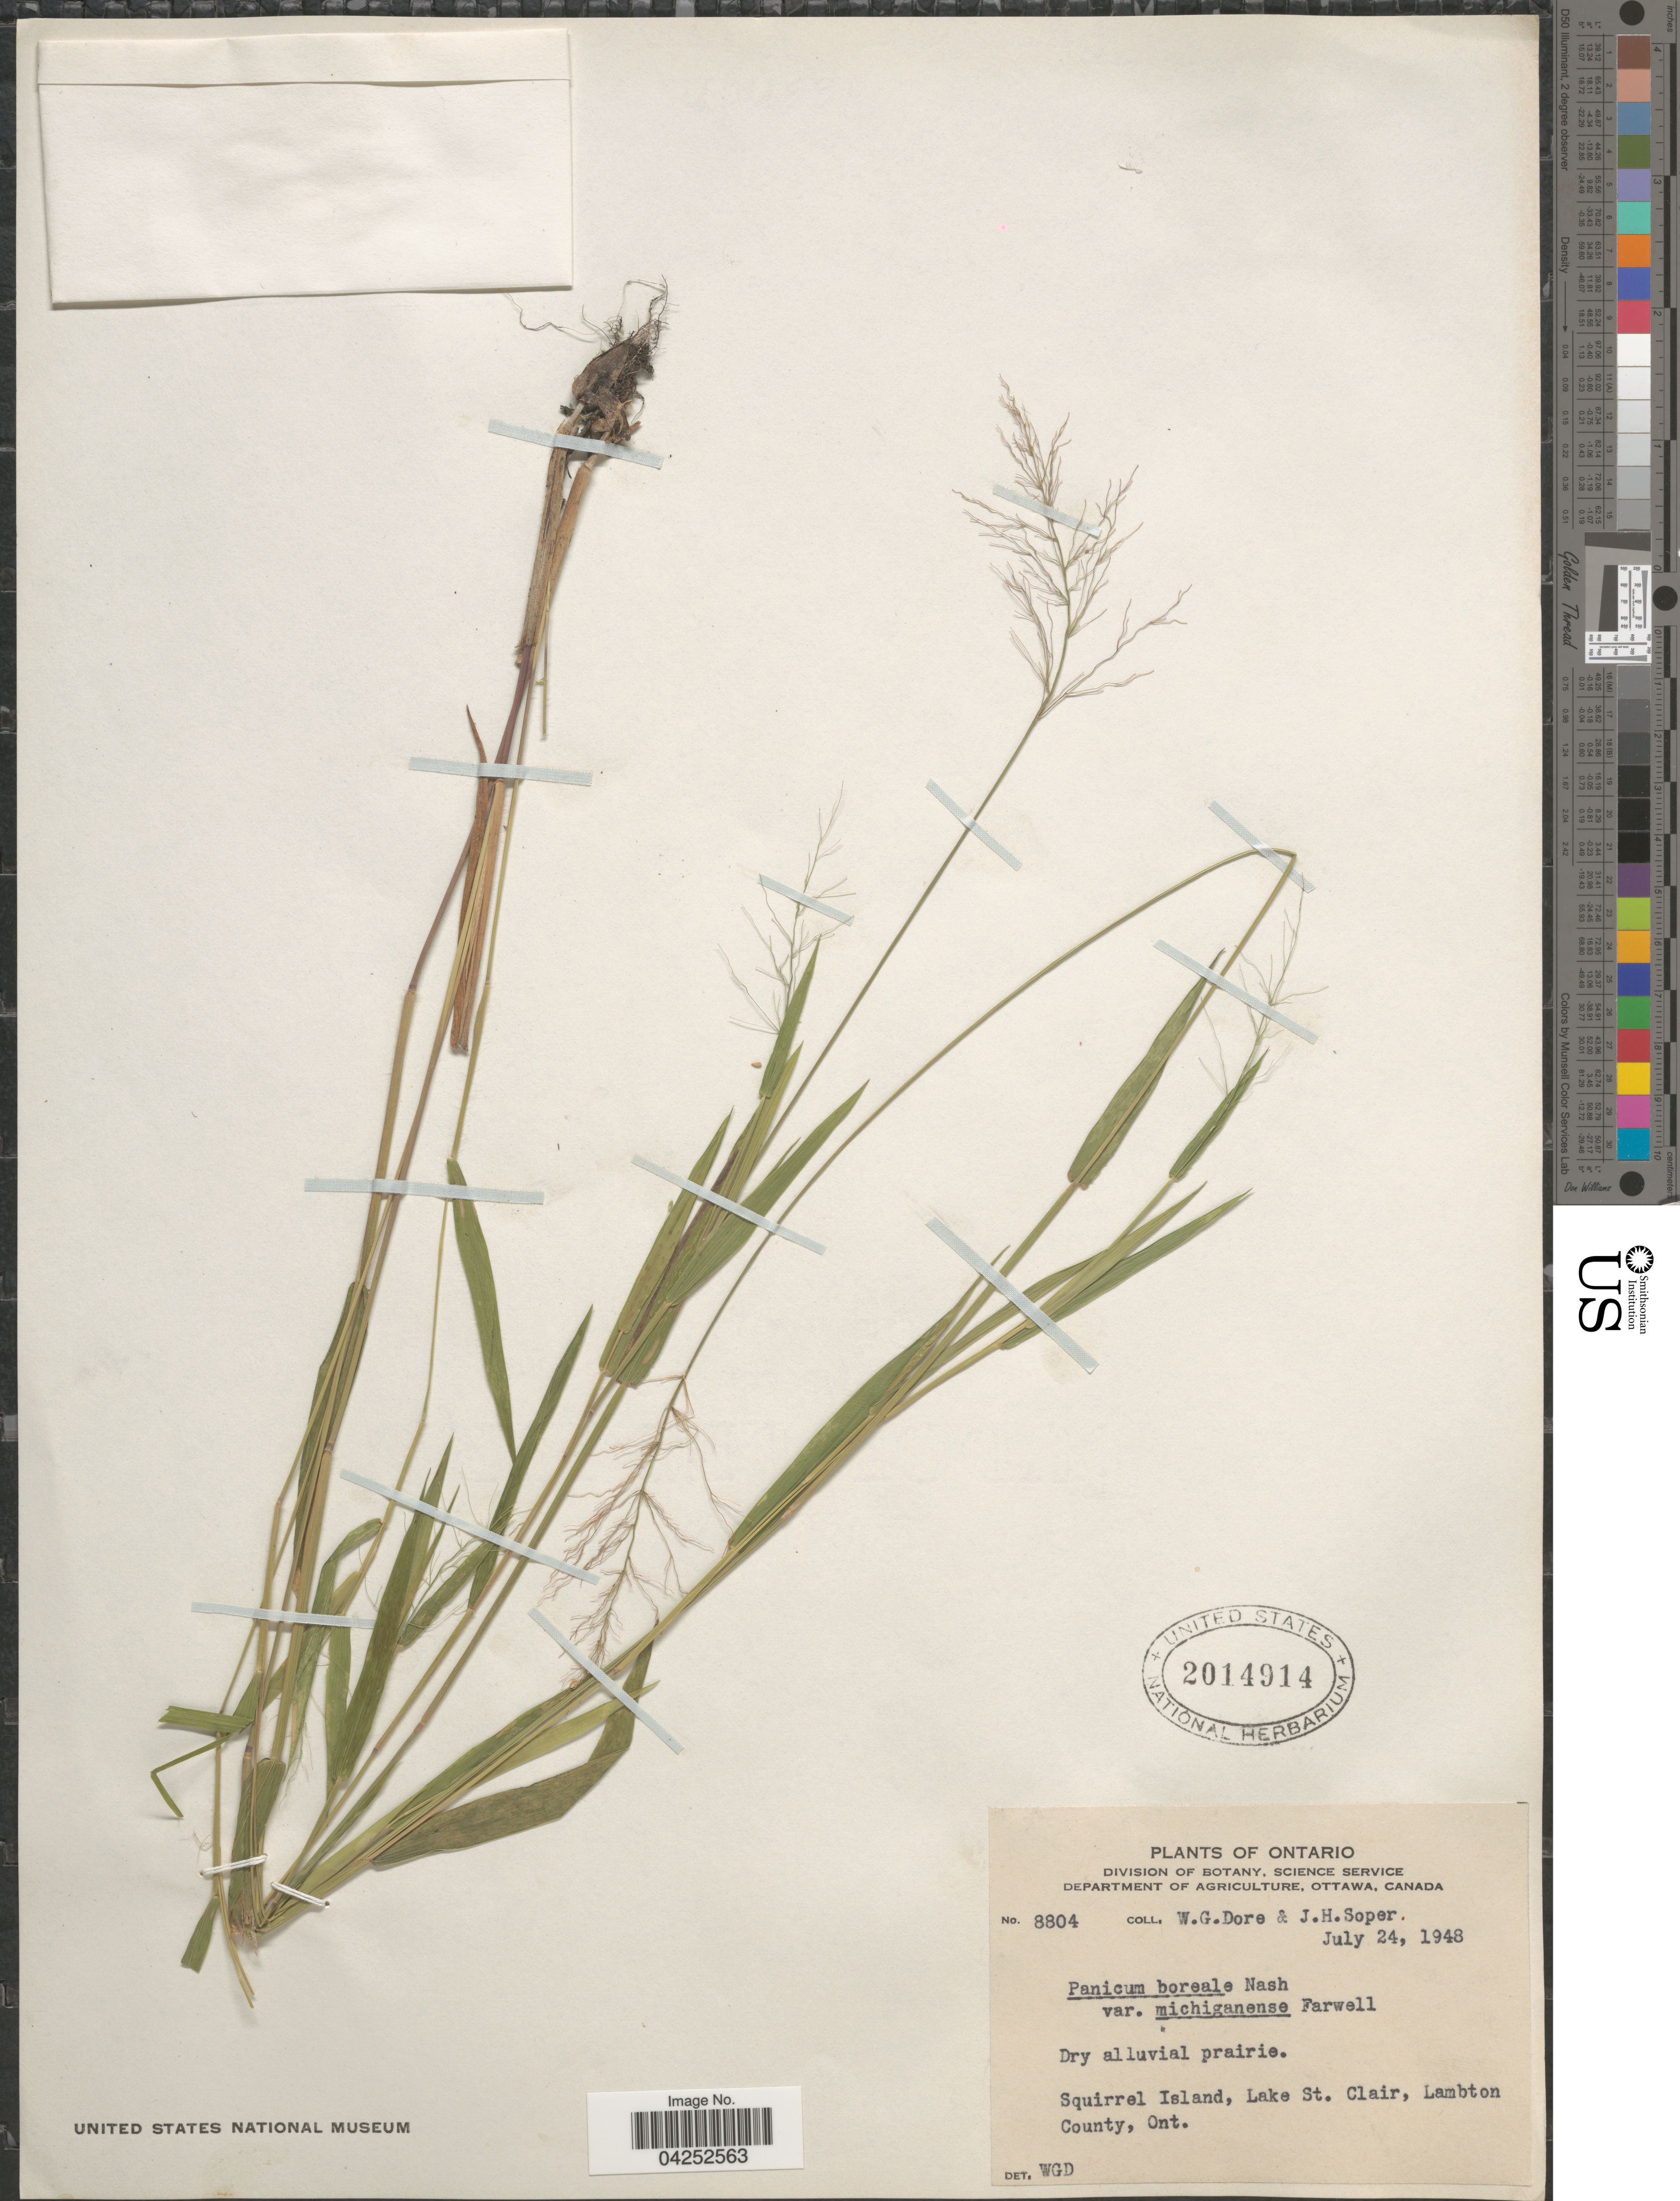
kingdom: Plantae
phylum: Tracheophyta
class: Liliopsida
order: Poales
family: Poaceae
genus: Dichanthelium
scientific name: Dichanthelium boreale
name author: (Nash) Freckmann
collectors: W. Dore & J. H. Soper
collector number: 8804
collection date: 1948-07-24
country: Canada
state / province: Ontario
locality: Squirrel Island, Lake St. Clair, Lambton County.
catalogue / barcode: US 2014914